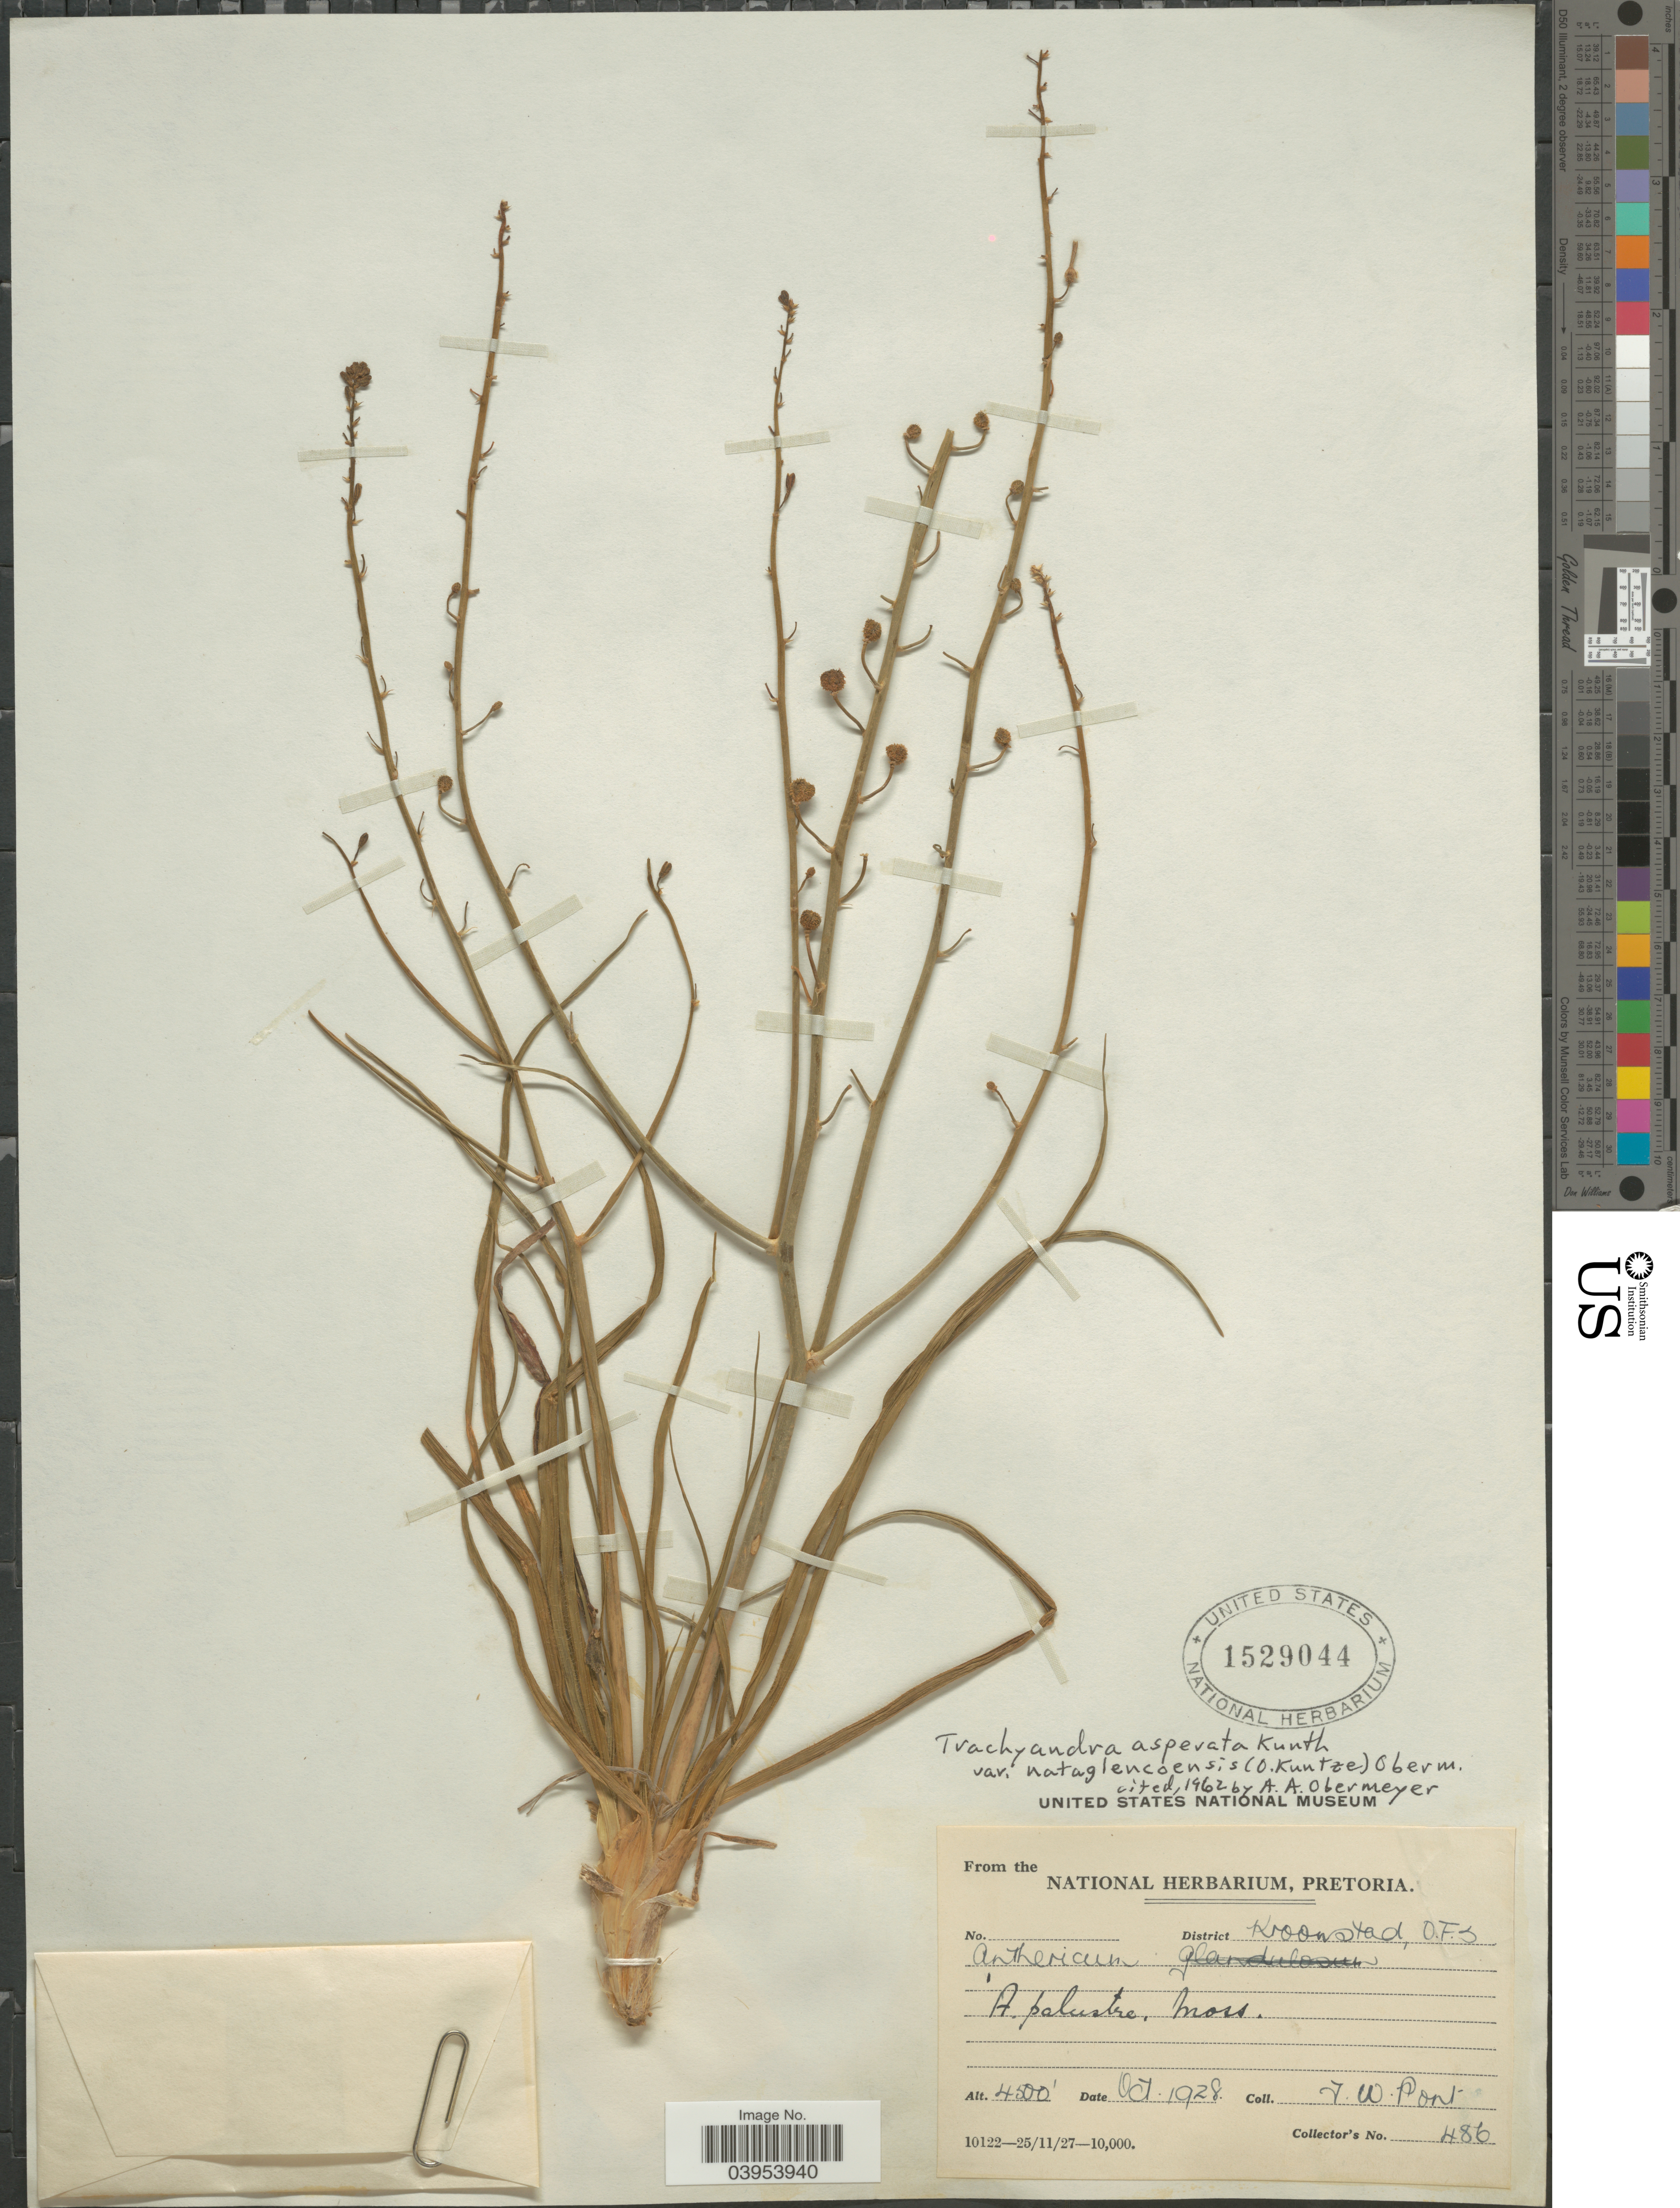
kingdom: Plantae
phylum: Tracheophyta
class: Liliopsida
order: Asparagales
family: Asphodelaceae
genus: Trachyandra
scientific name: Trachyandra asperata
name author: Kunth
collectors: J. Pont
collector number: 486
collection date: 1928-10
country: South Africa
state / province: Free State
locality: District Kroonstad.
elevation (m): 1372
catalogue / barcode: US 1529044